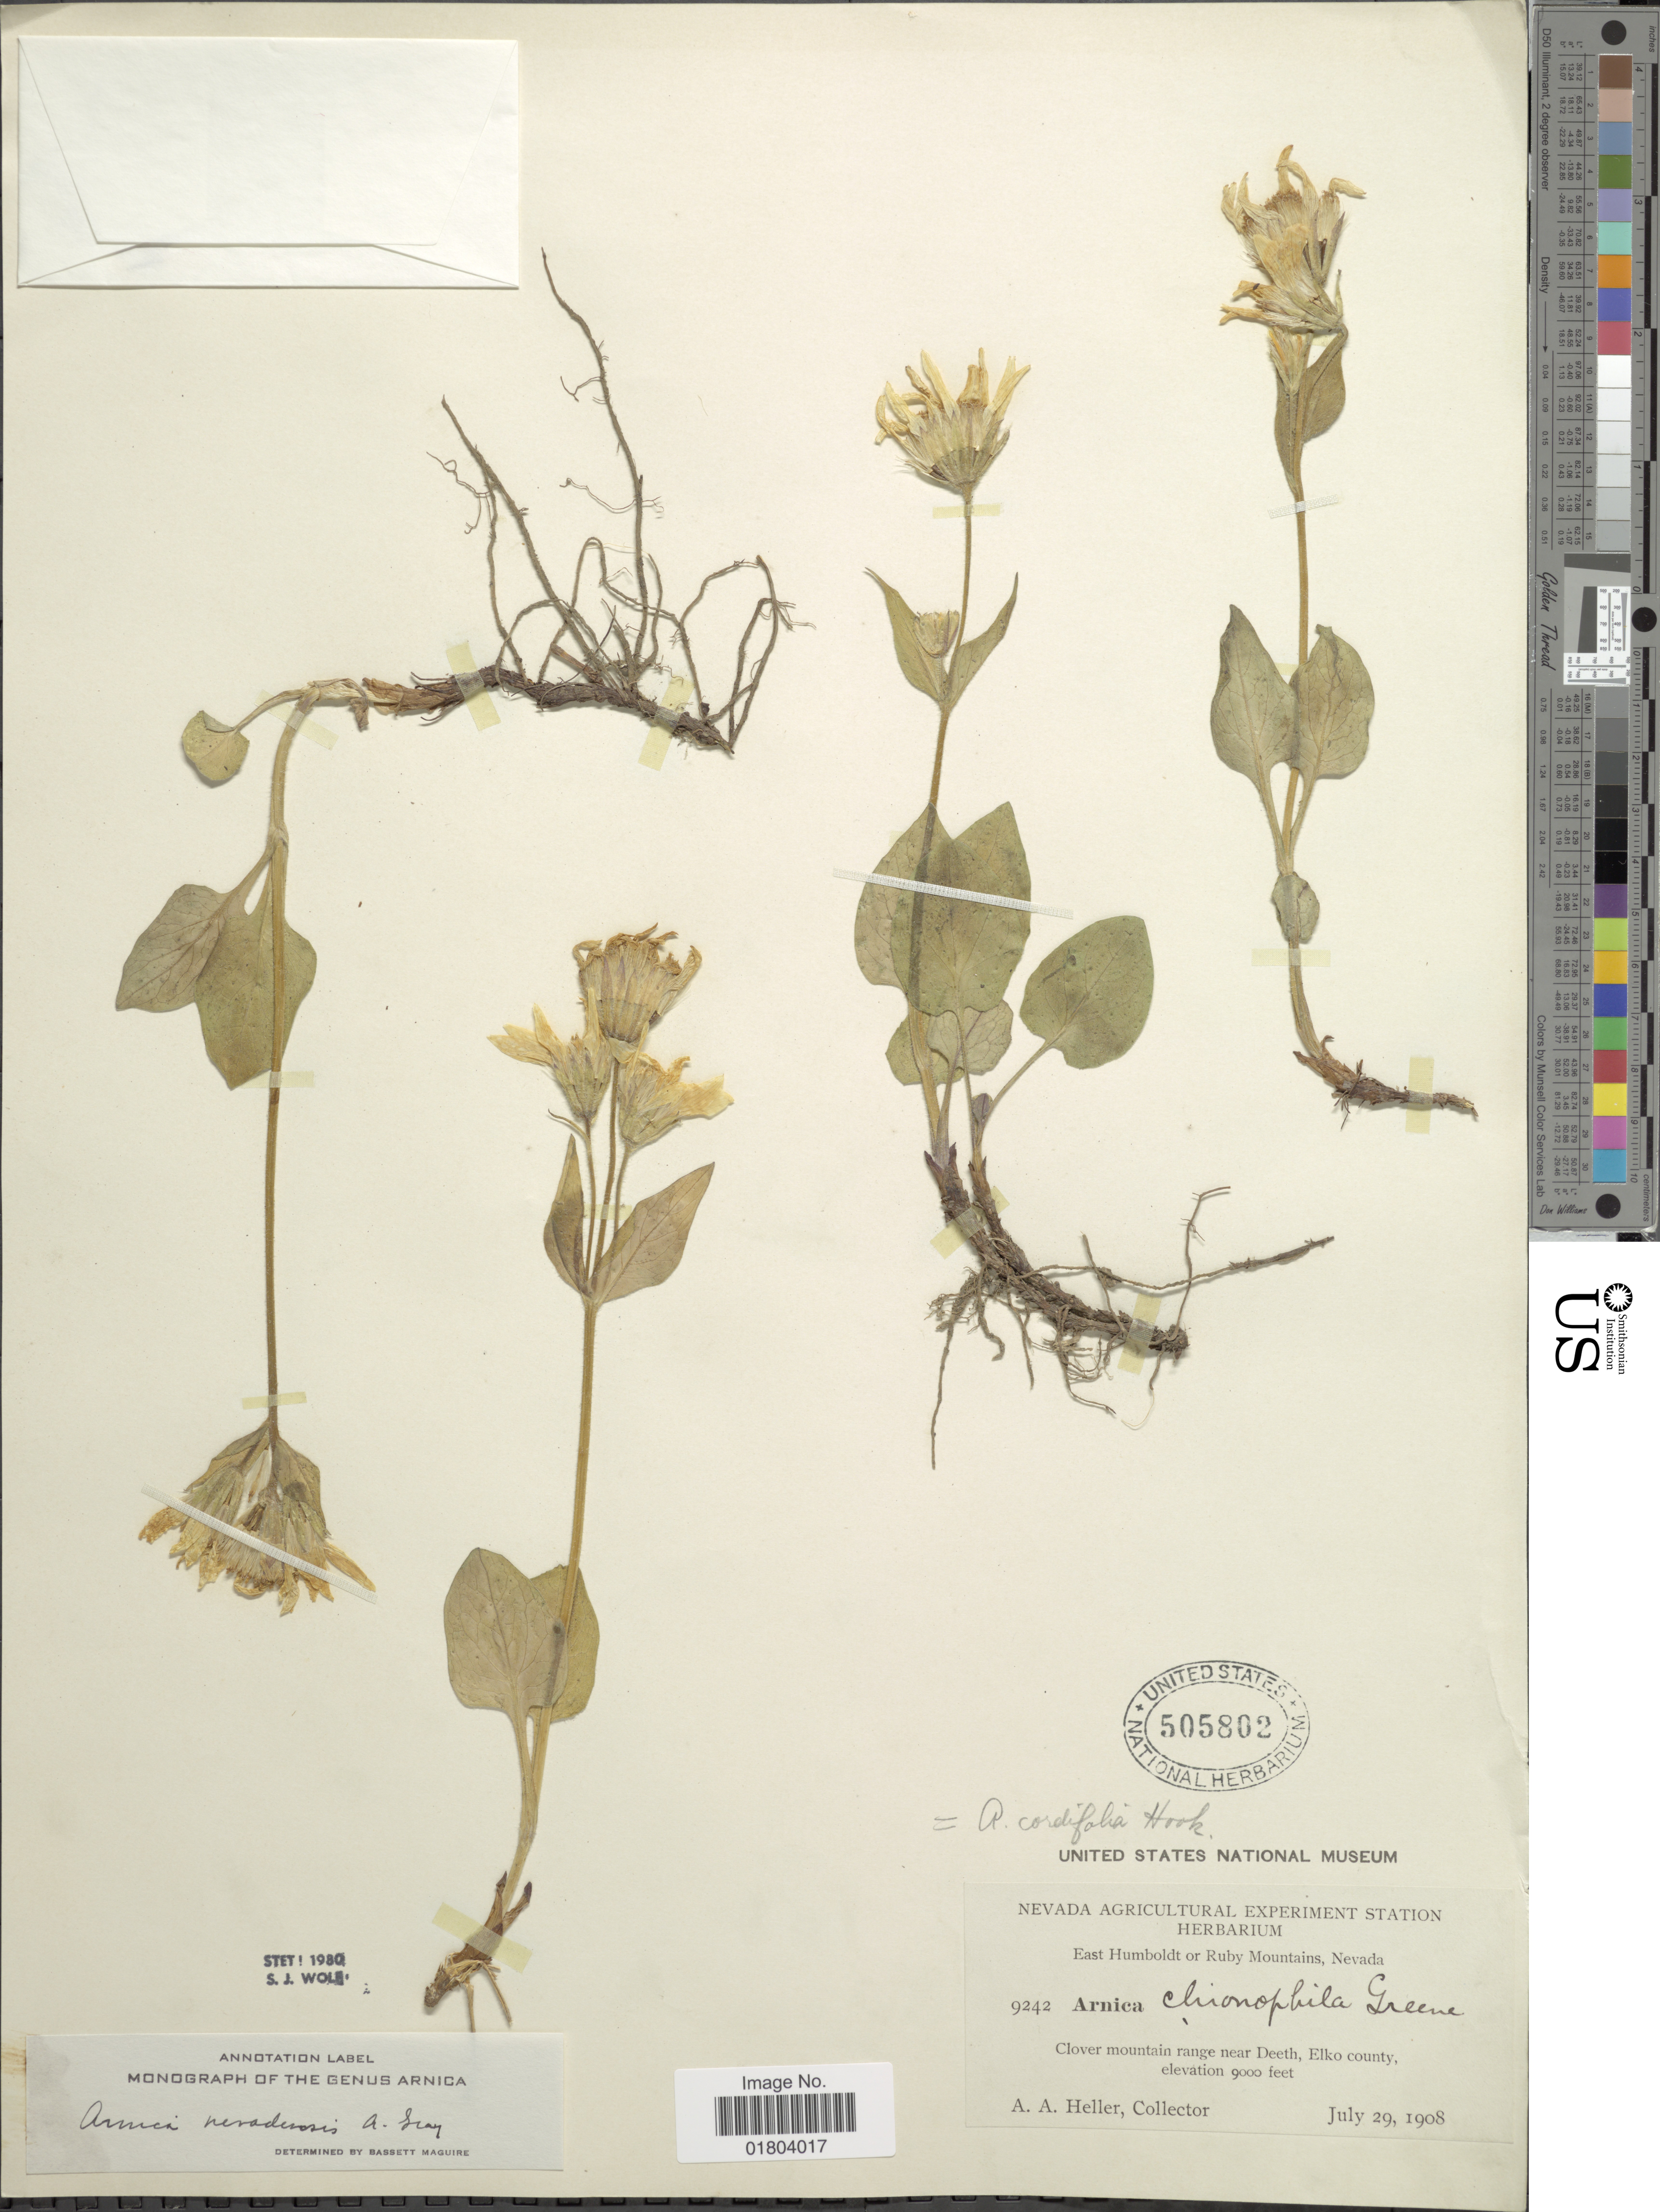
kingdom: Plantae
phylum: Tracheophyta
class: Magnoliopsida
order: Asterales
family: Asteraceae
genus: Arnica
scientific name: Arnica nevadensis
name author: A. Gray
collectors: A. A. Heller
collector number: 9242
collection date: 1908-07-29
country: United States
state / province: Nevada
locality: East Humboldt or Ruby Mountains, Clover mountain range near Deeth, Elko county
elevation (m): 2743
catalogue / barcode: US 505802